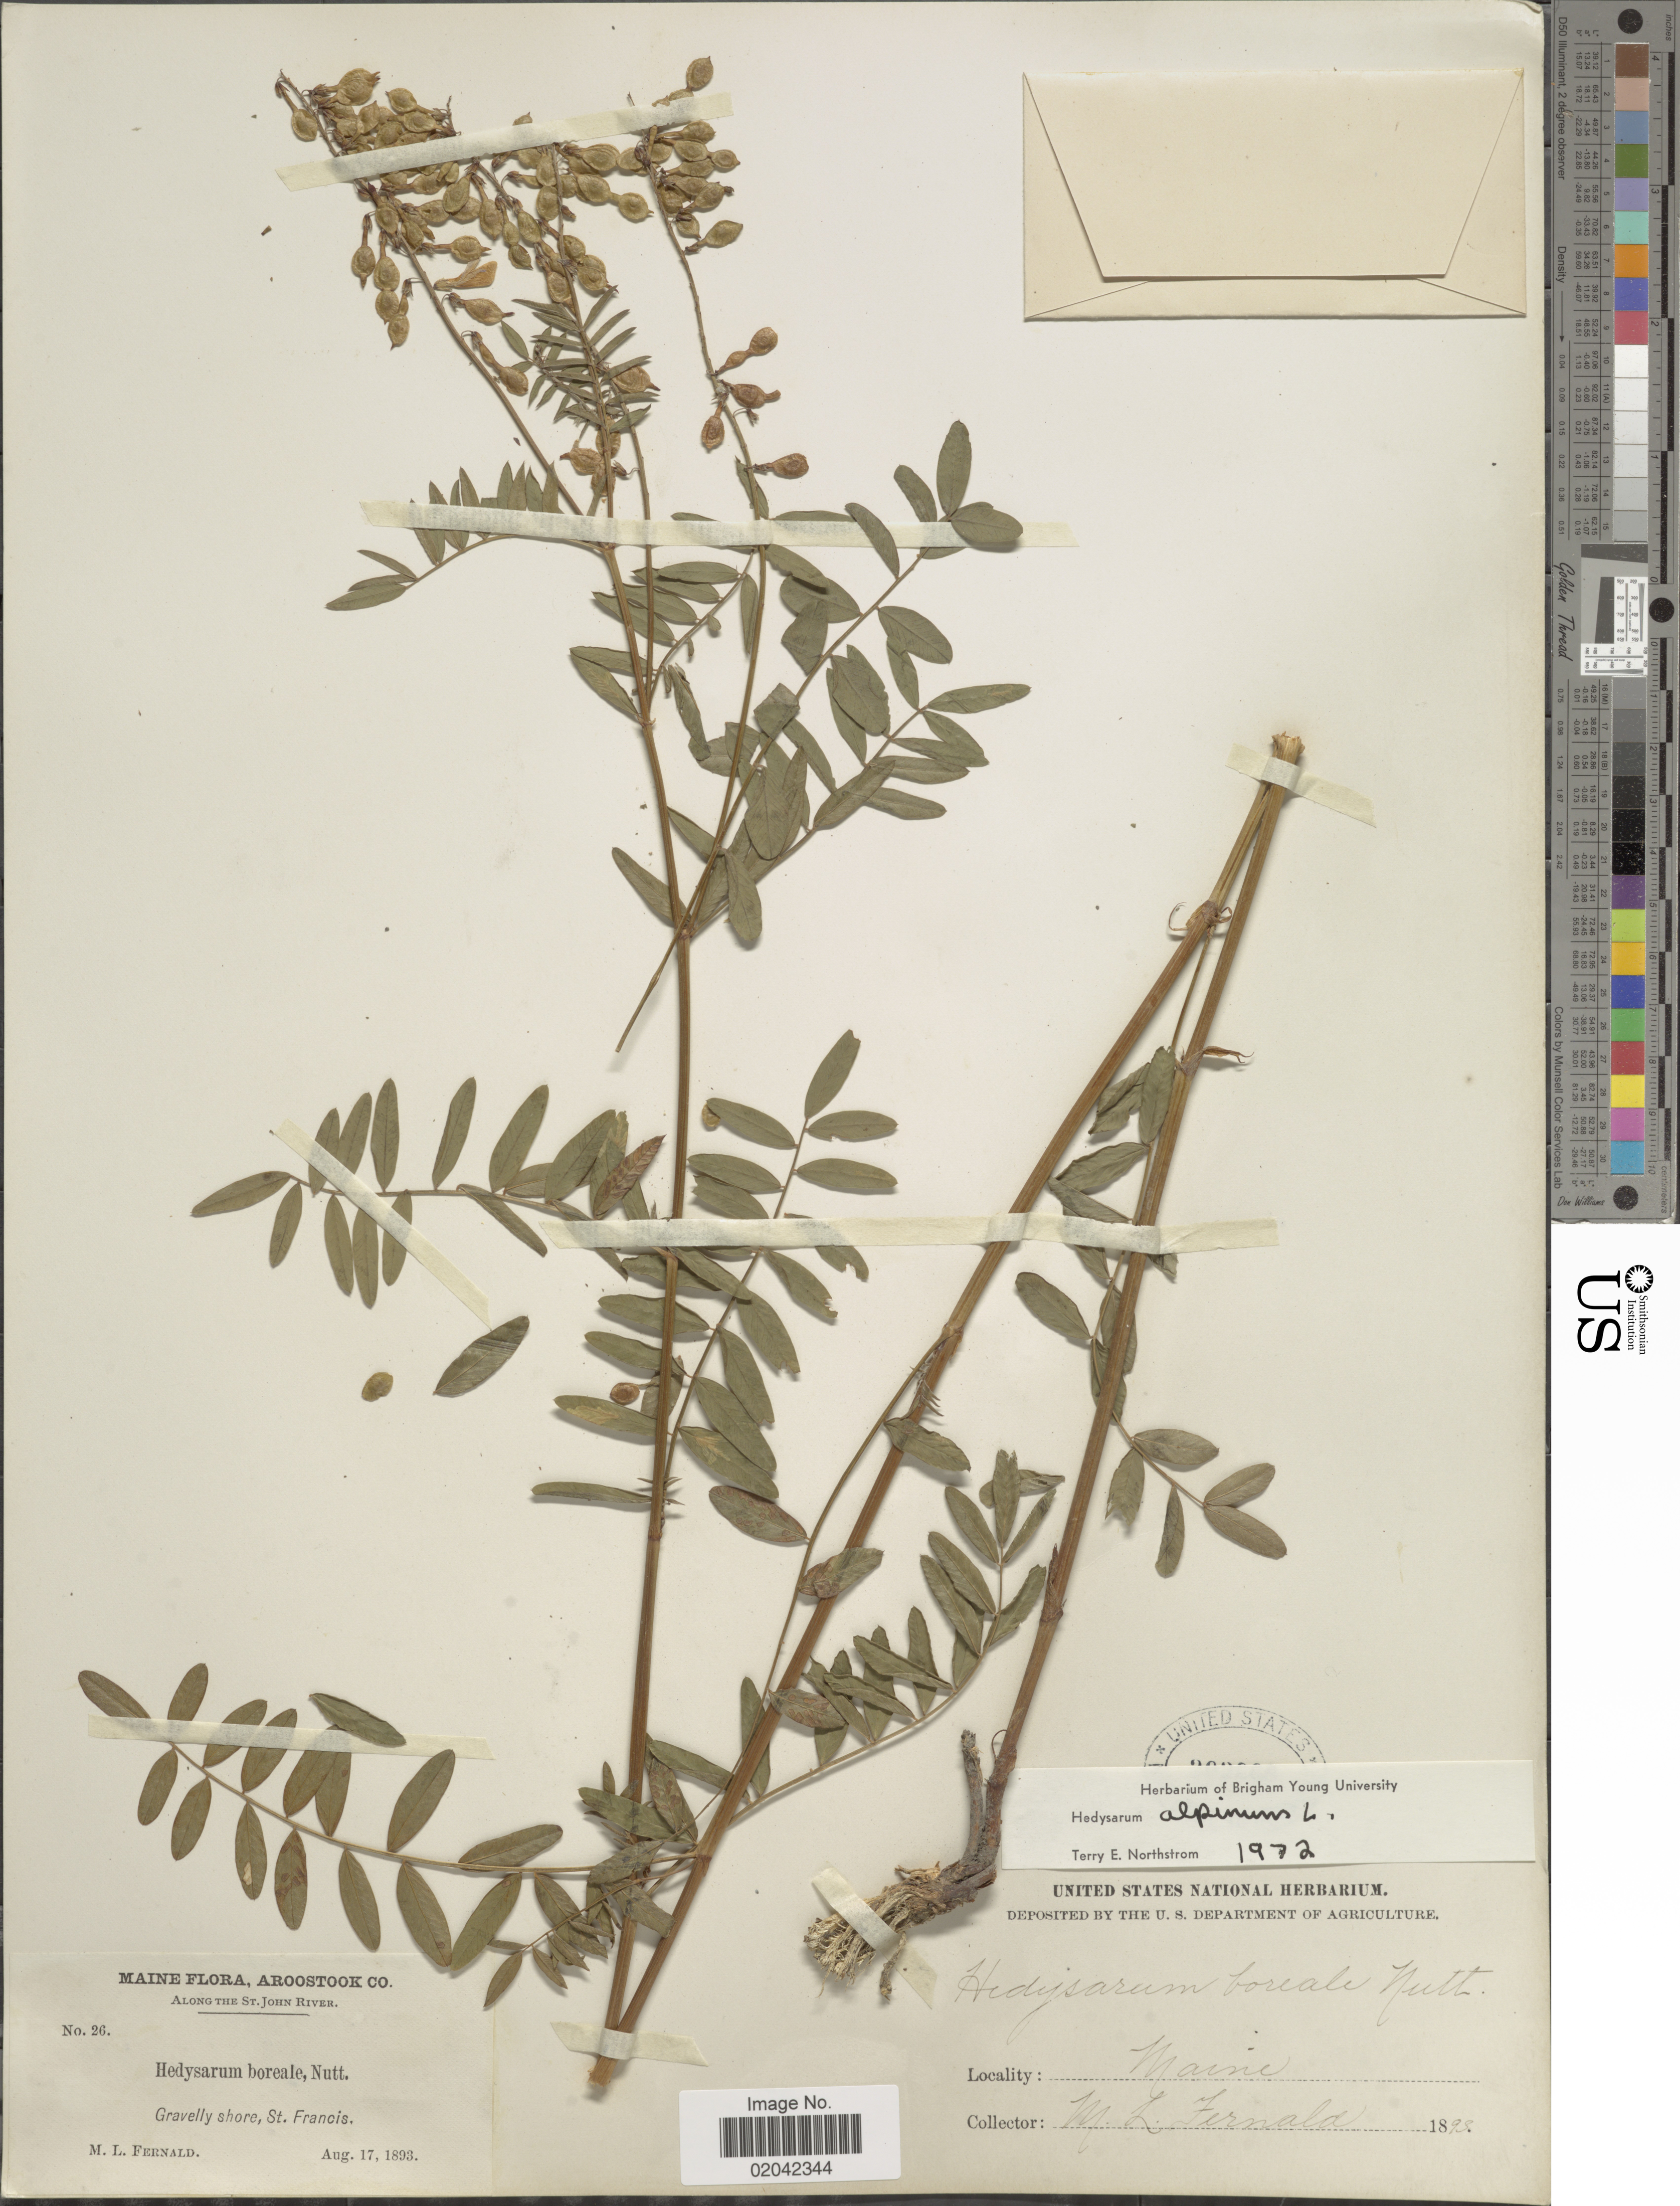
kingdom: Plantae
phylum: Tracheophyta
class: Magnoliopsida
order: Fabales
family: Fabaceae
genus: Hedysarum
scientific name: Hedysarum alpinum var. americanum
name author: Michx. ex Pursh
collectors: M. L. Fernald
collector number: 26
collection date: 1893-08-17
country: United States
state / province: Maine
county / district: Aroostook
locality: along the St. John River, St. Francis